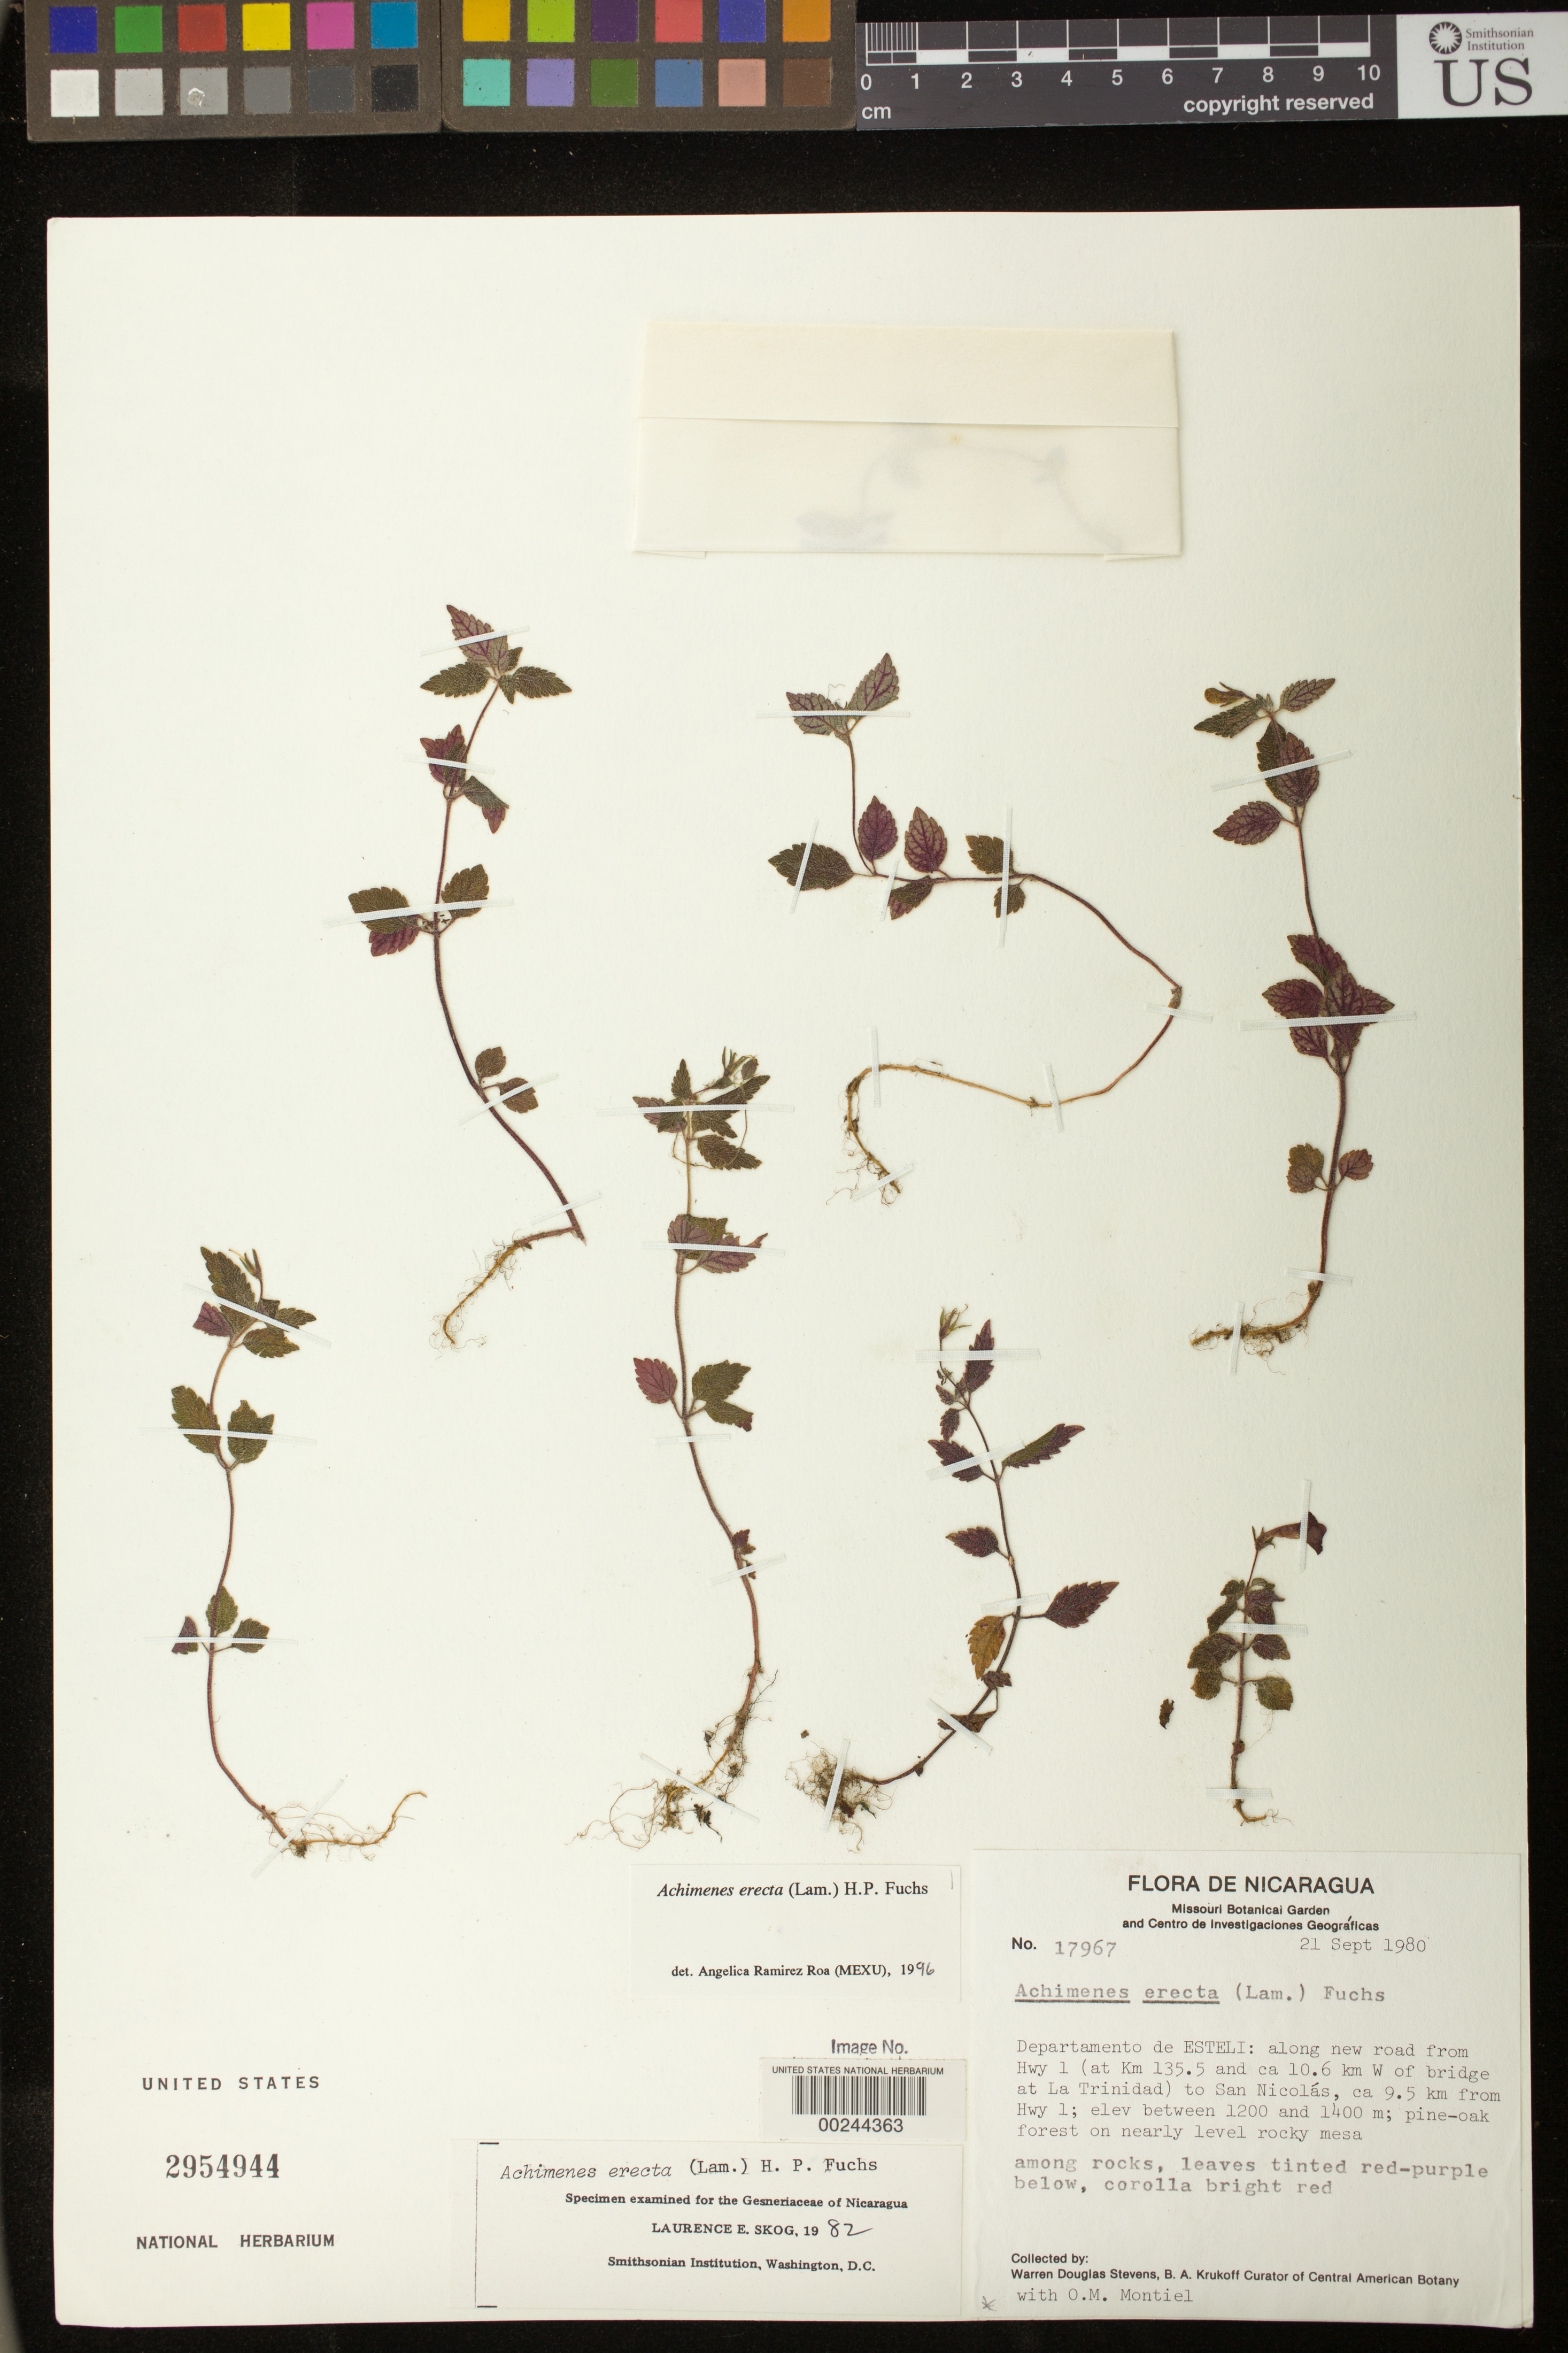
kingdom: Plantae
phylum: Tracheophyta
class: Magnoliopsida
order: Lamiales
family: Gesneriaceae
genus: Achimenes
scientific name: Achimenes erecta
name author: (Lam.) H.P. Fuchs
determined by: Skog, Laurence E.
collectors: W. D. Stevens & O. Montiel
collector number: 17967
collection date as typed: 21 Sep 1980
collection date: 1980-09-21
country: Nicaragua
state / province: Esteli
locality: Along new road from Hwy. 1 (at Km 135.5 and ca. 10.6 km W of bridge at La Trinidad) to San Nicolás, ca. 9.5 km from Hwy. 1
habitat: Pine-oak forest on nearly level rocky mesa; among rocks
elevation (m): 1200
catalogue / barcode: US 2954944